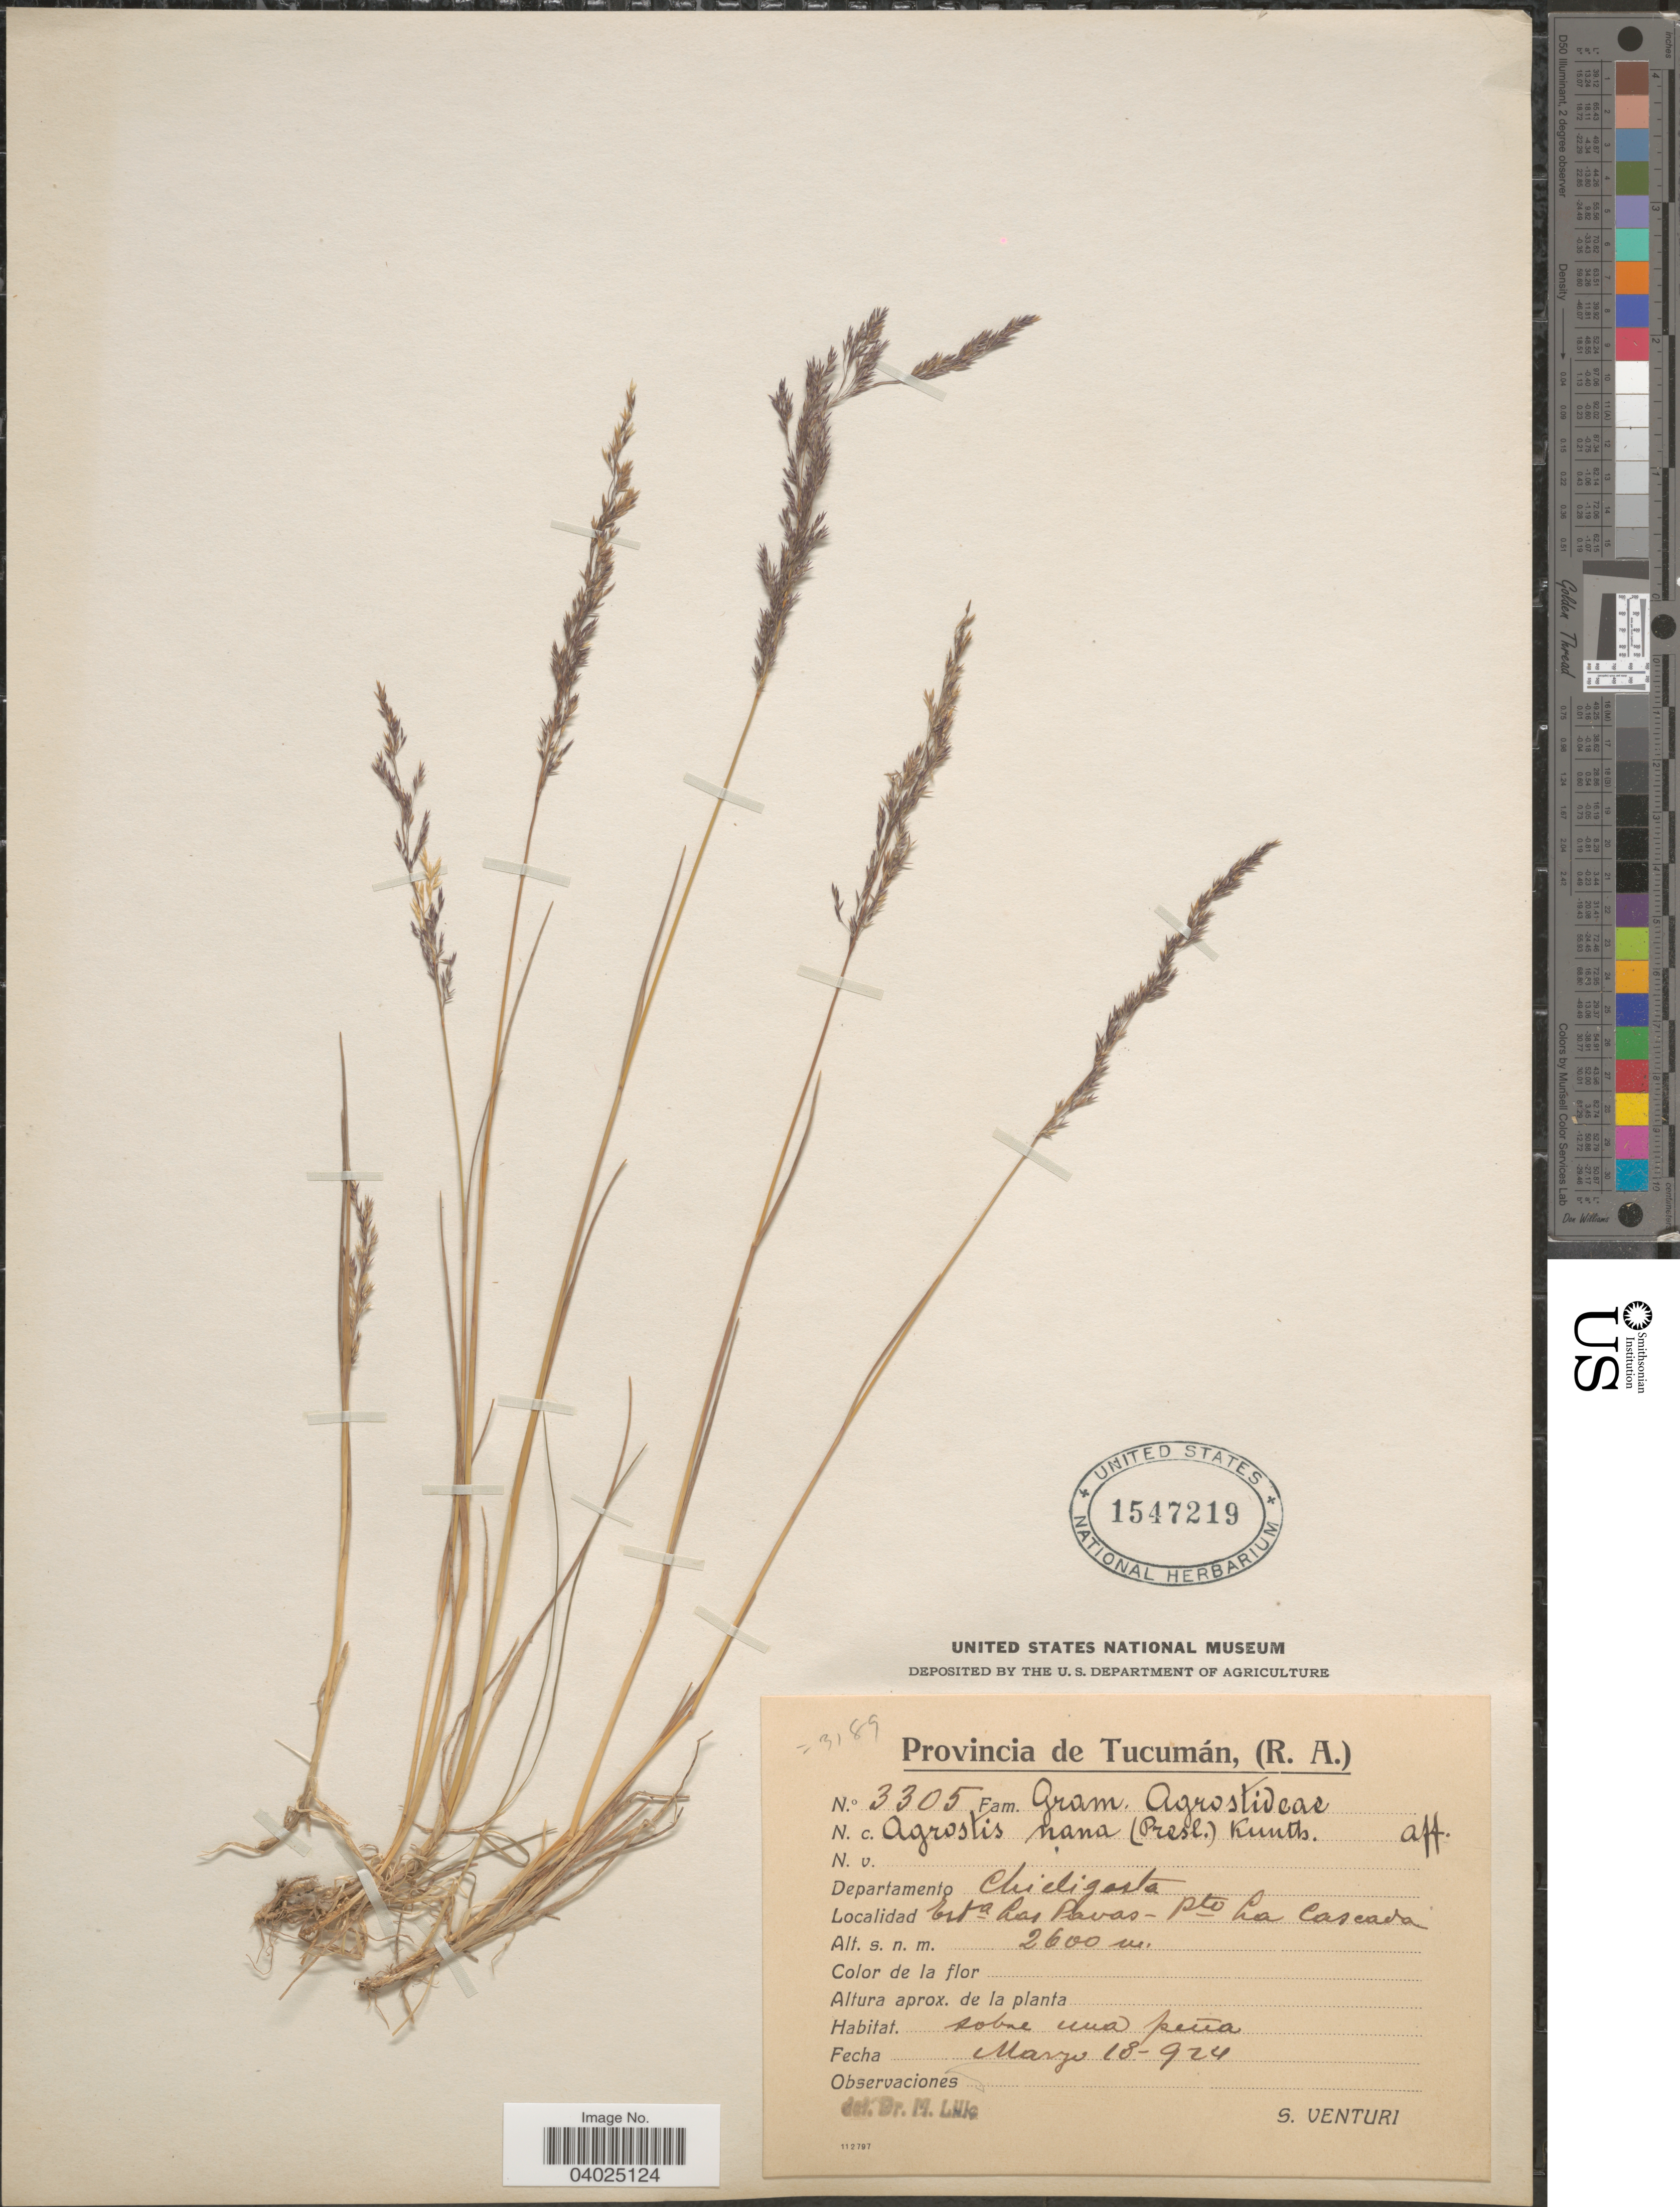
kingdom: Plantae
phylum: Tracheophyta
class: Liliopsida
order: Poales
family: Poaceae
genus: Agrostis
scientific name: Agrostis sp.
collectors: S. Venturi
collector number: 3305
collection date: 1924-03-18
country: Argentina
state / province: Tucuman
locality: Departamento Chicligasta. Esta Las Pavas- Pto La Cascada.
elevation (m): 2600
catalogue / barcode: US 1547219